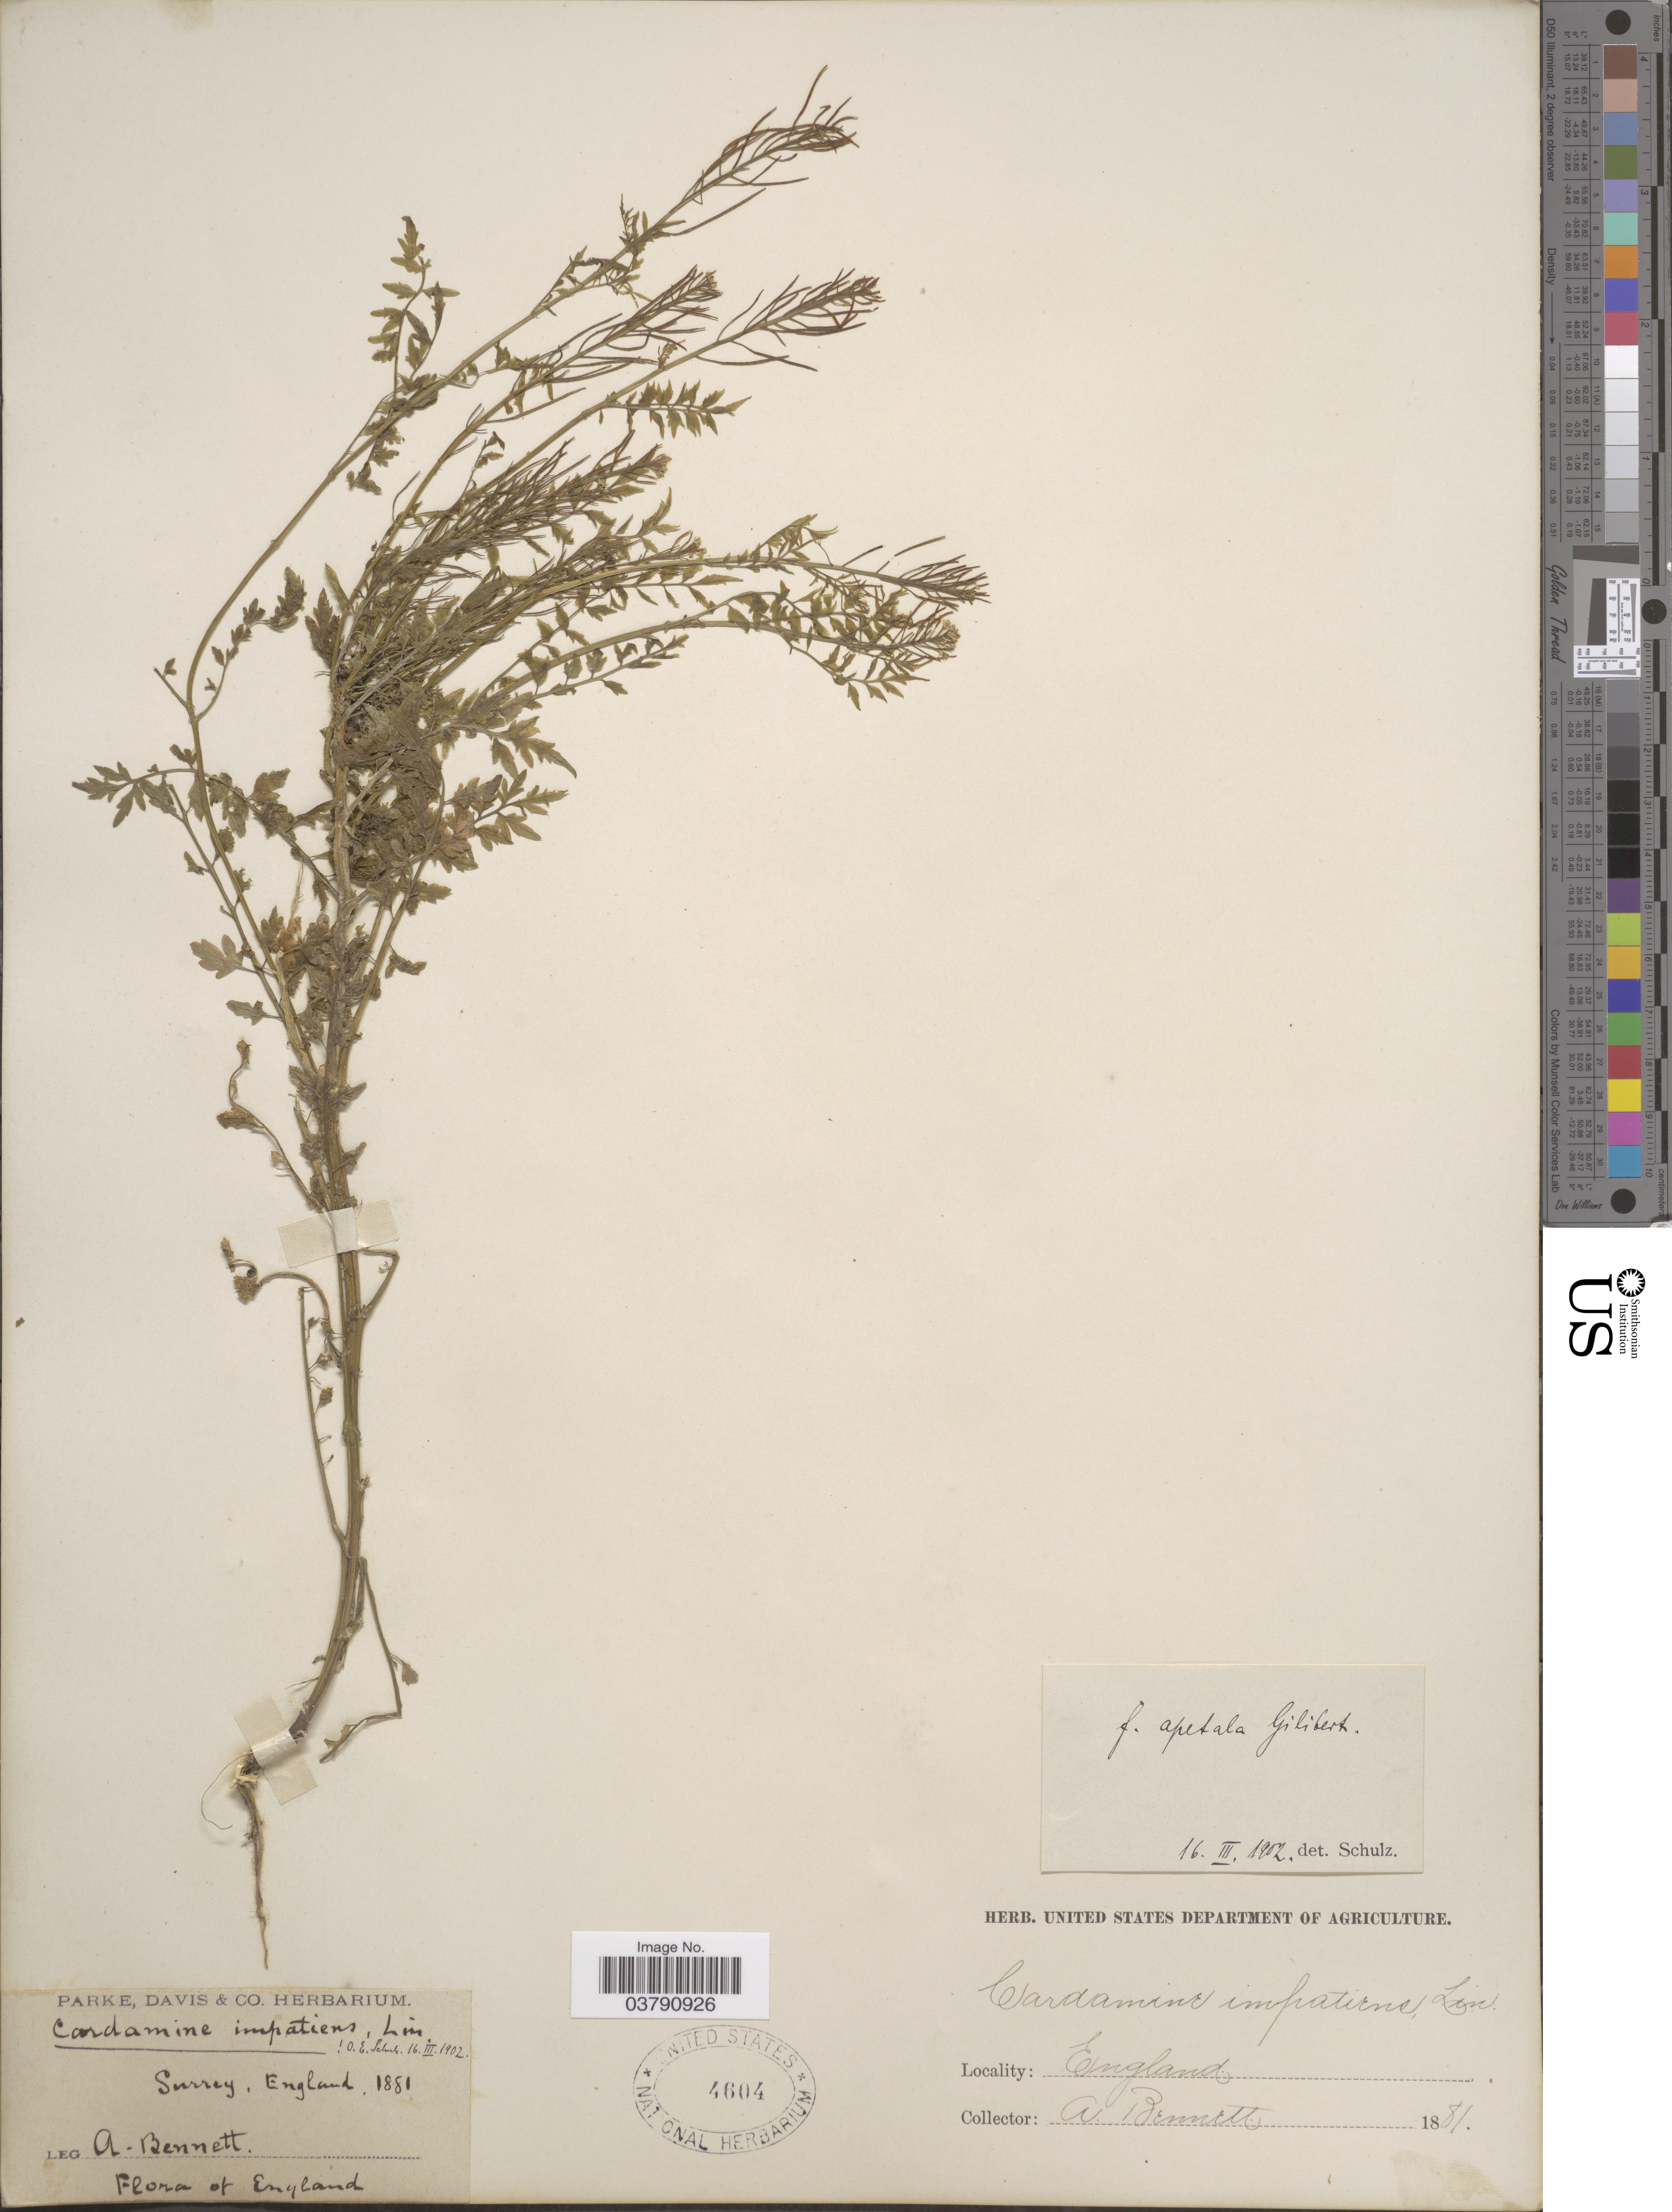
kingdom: Plantae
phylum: Tracheophyta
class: Magnoliopsida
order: Brassicales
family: Brassicaceae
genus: Cardamine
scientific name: Cardamine impatiens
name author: L.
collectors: A. Bennett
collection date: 1881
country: United Kingdom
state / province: England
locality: Surrey, England.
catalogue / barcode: US 4604